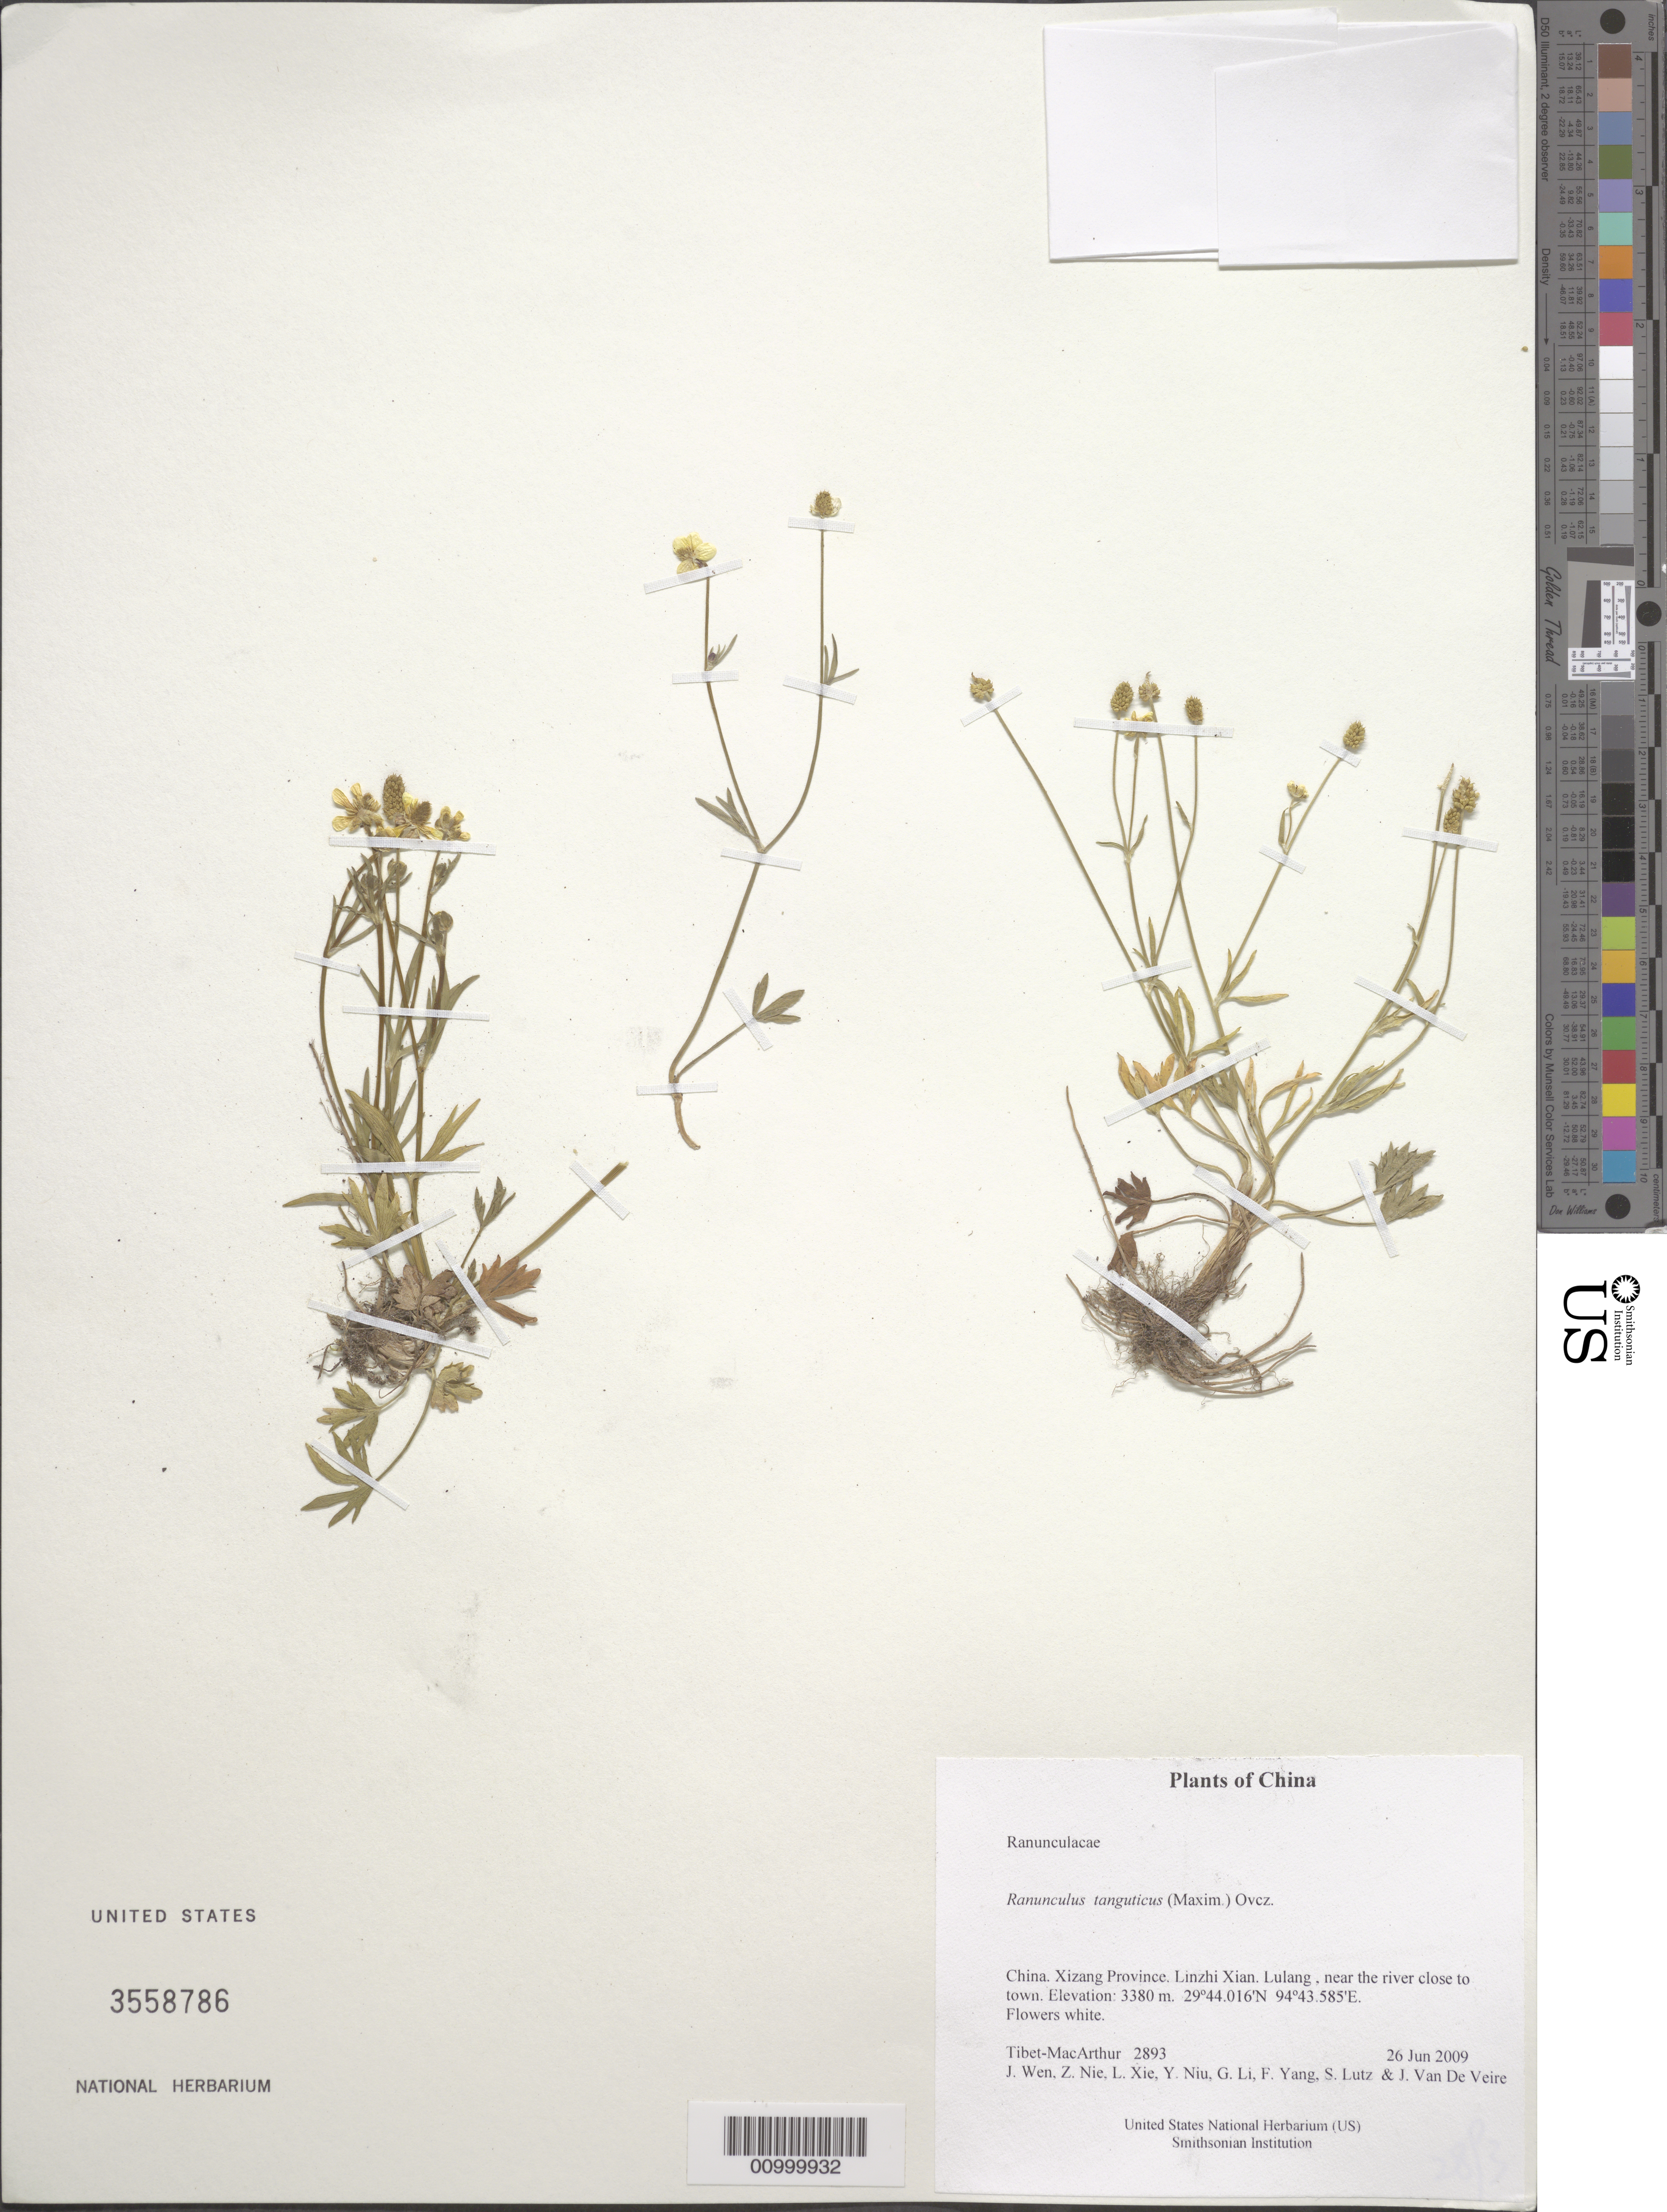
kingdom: Plantae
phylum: Tracheophyta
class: Magnoliopsida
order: Ranunculales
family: Ranunculaceae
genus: Ranunculus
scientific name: Ranunculus tanguticus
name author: (Maxim.) Ovcz.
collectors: Tibet-MacArthur, J. Wen, Z. Nie, L. Xie, Y. Niu, G. Li, F. Yang, S. Lutz & J. Van De Veire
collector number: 2893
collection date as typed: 26 Jun 2009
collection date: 2009-06-26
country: China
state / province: Xizang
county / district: Linzhi Xian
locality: Lulang , near the river close to town.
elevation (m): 3380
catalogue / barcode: US 3558786